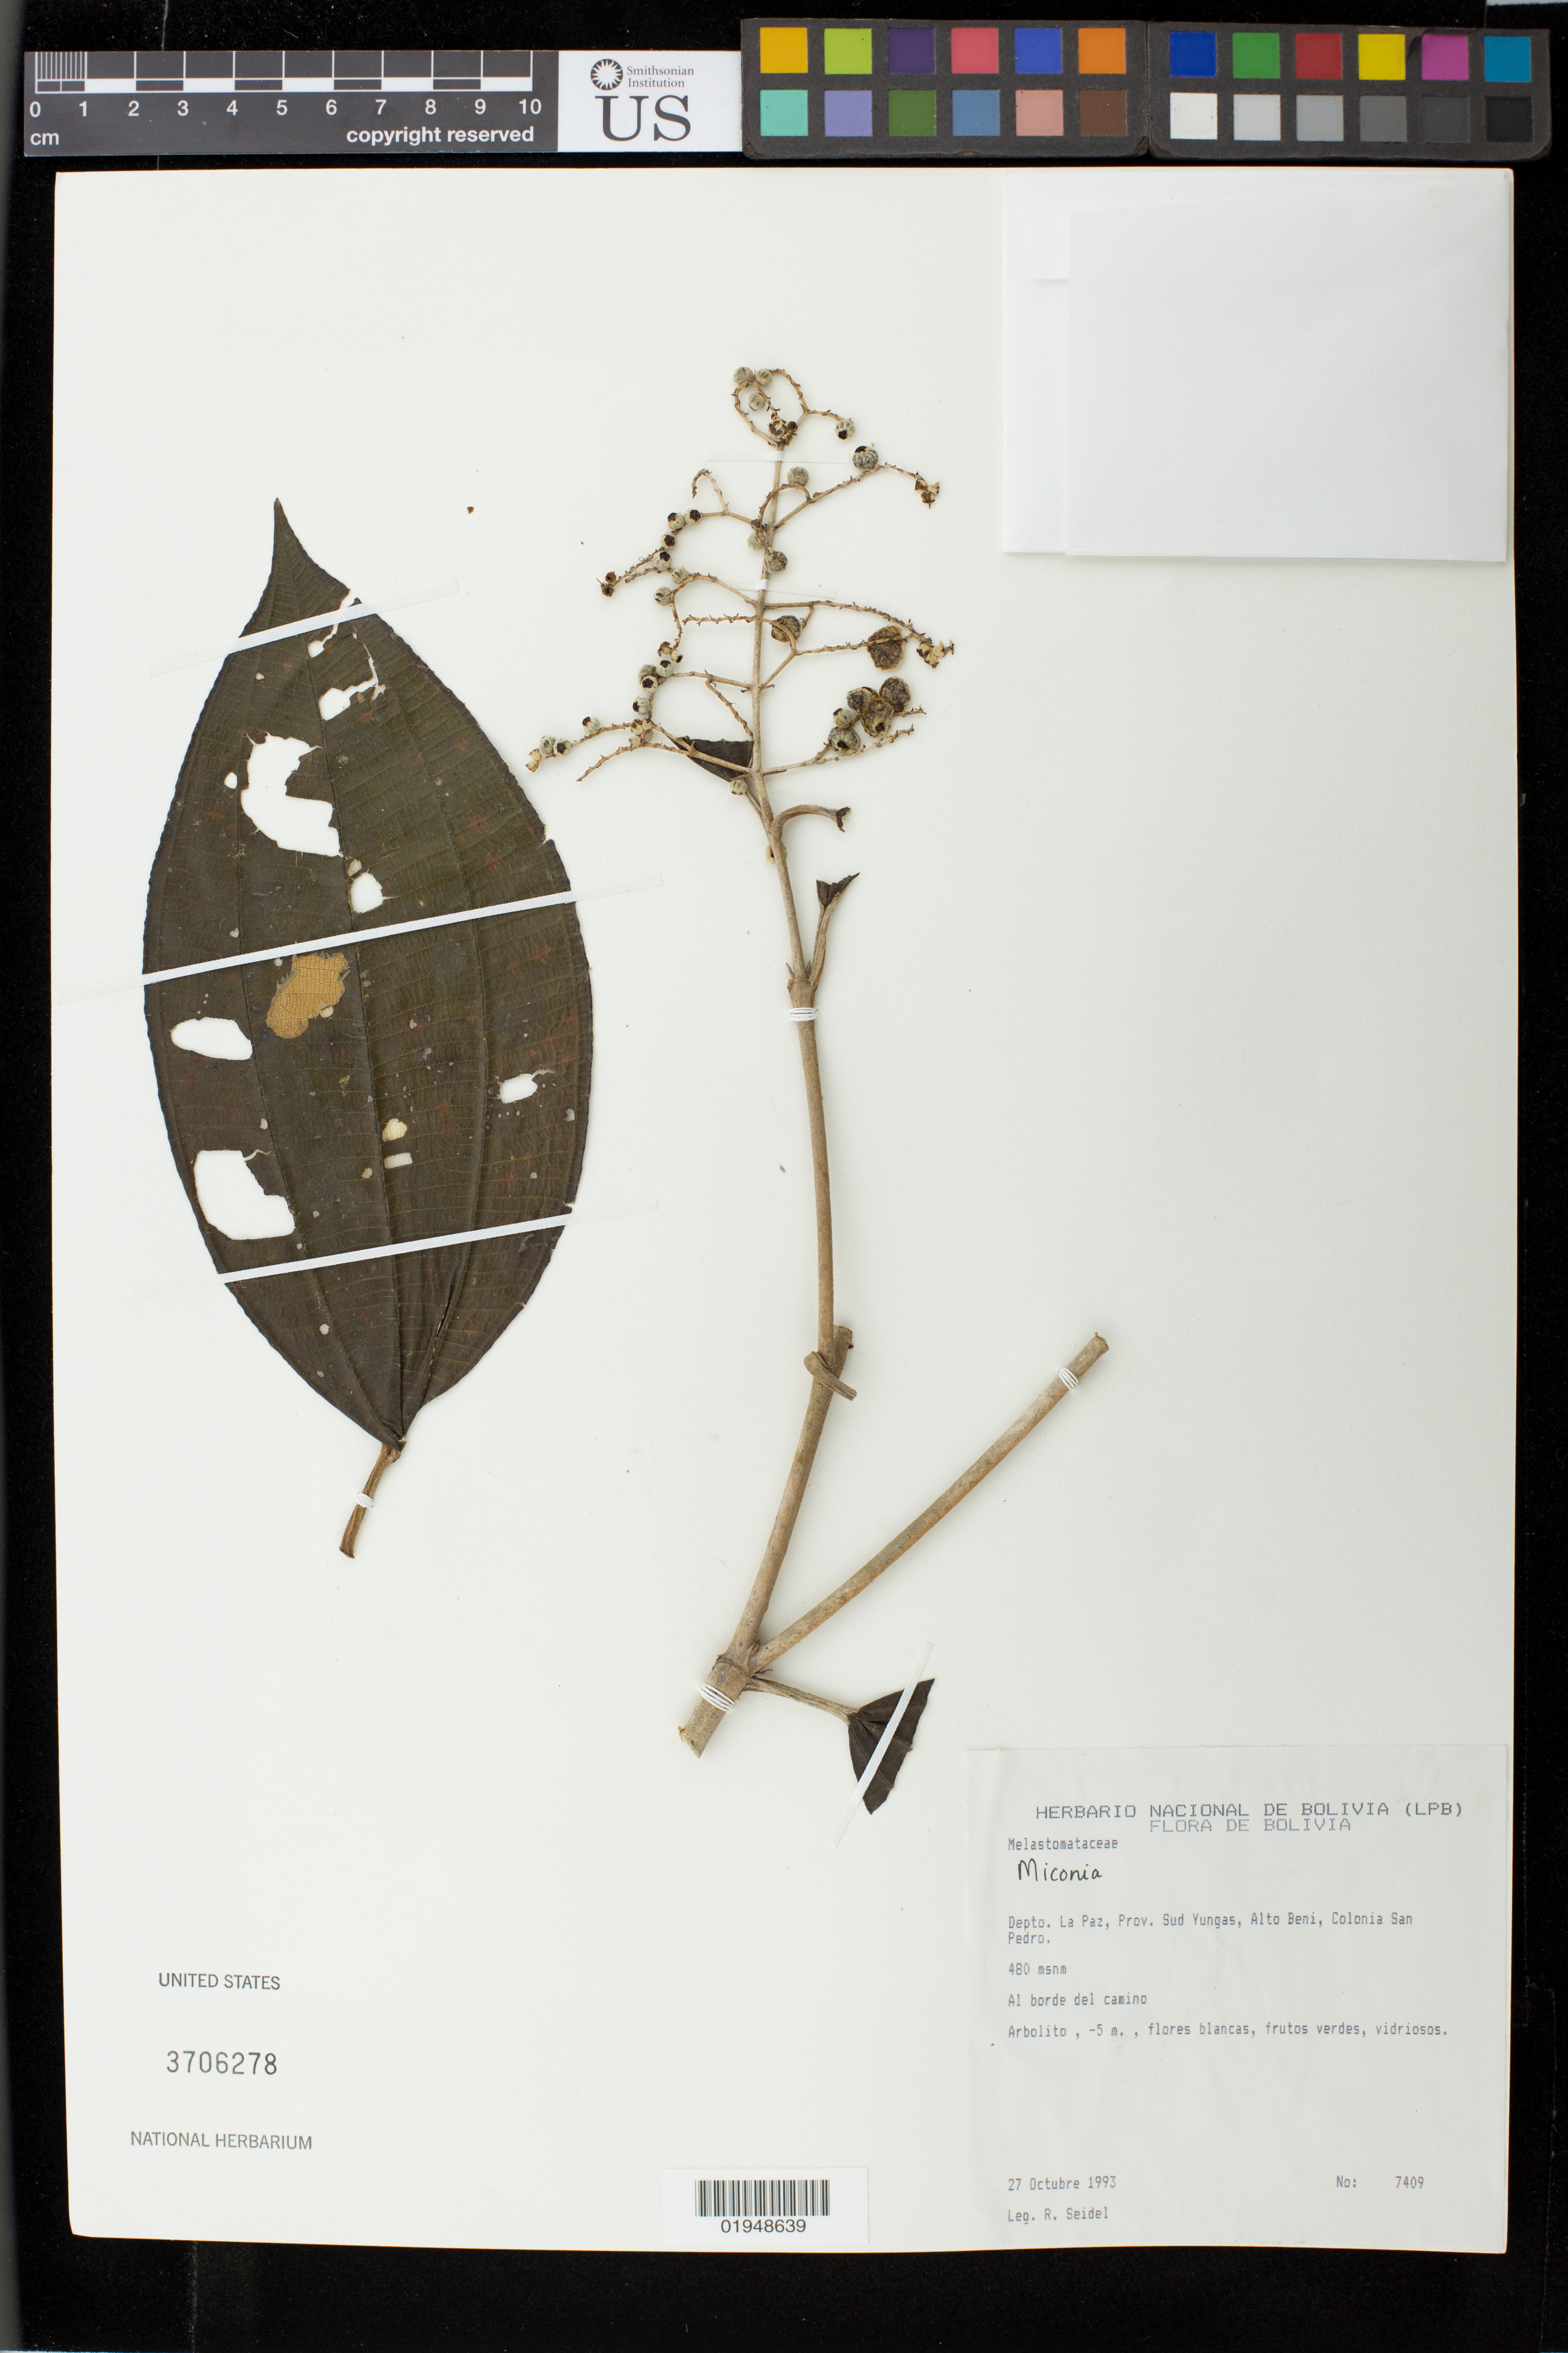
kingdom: Plantae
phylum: Tracheophyta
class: Magnoliopsida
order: Myrtales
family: Melastomataceae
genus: Miconia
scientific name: Miconia sp.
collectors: R. Seidel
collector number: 7409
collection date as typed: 27 Oct 1993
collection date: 1993-10-27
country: Bolivia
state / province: La Paz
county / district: Sud Yungas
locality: Alto Beni, Colonia San Pedro.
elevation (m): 480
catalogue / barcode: US 3706278